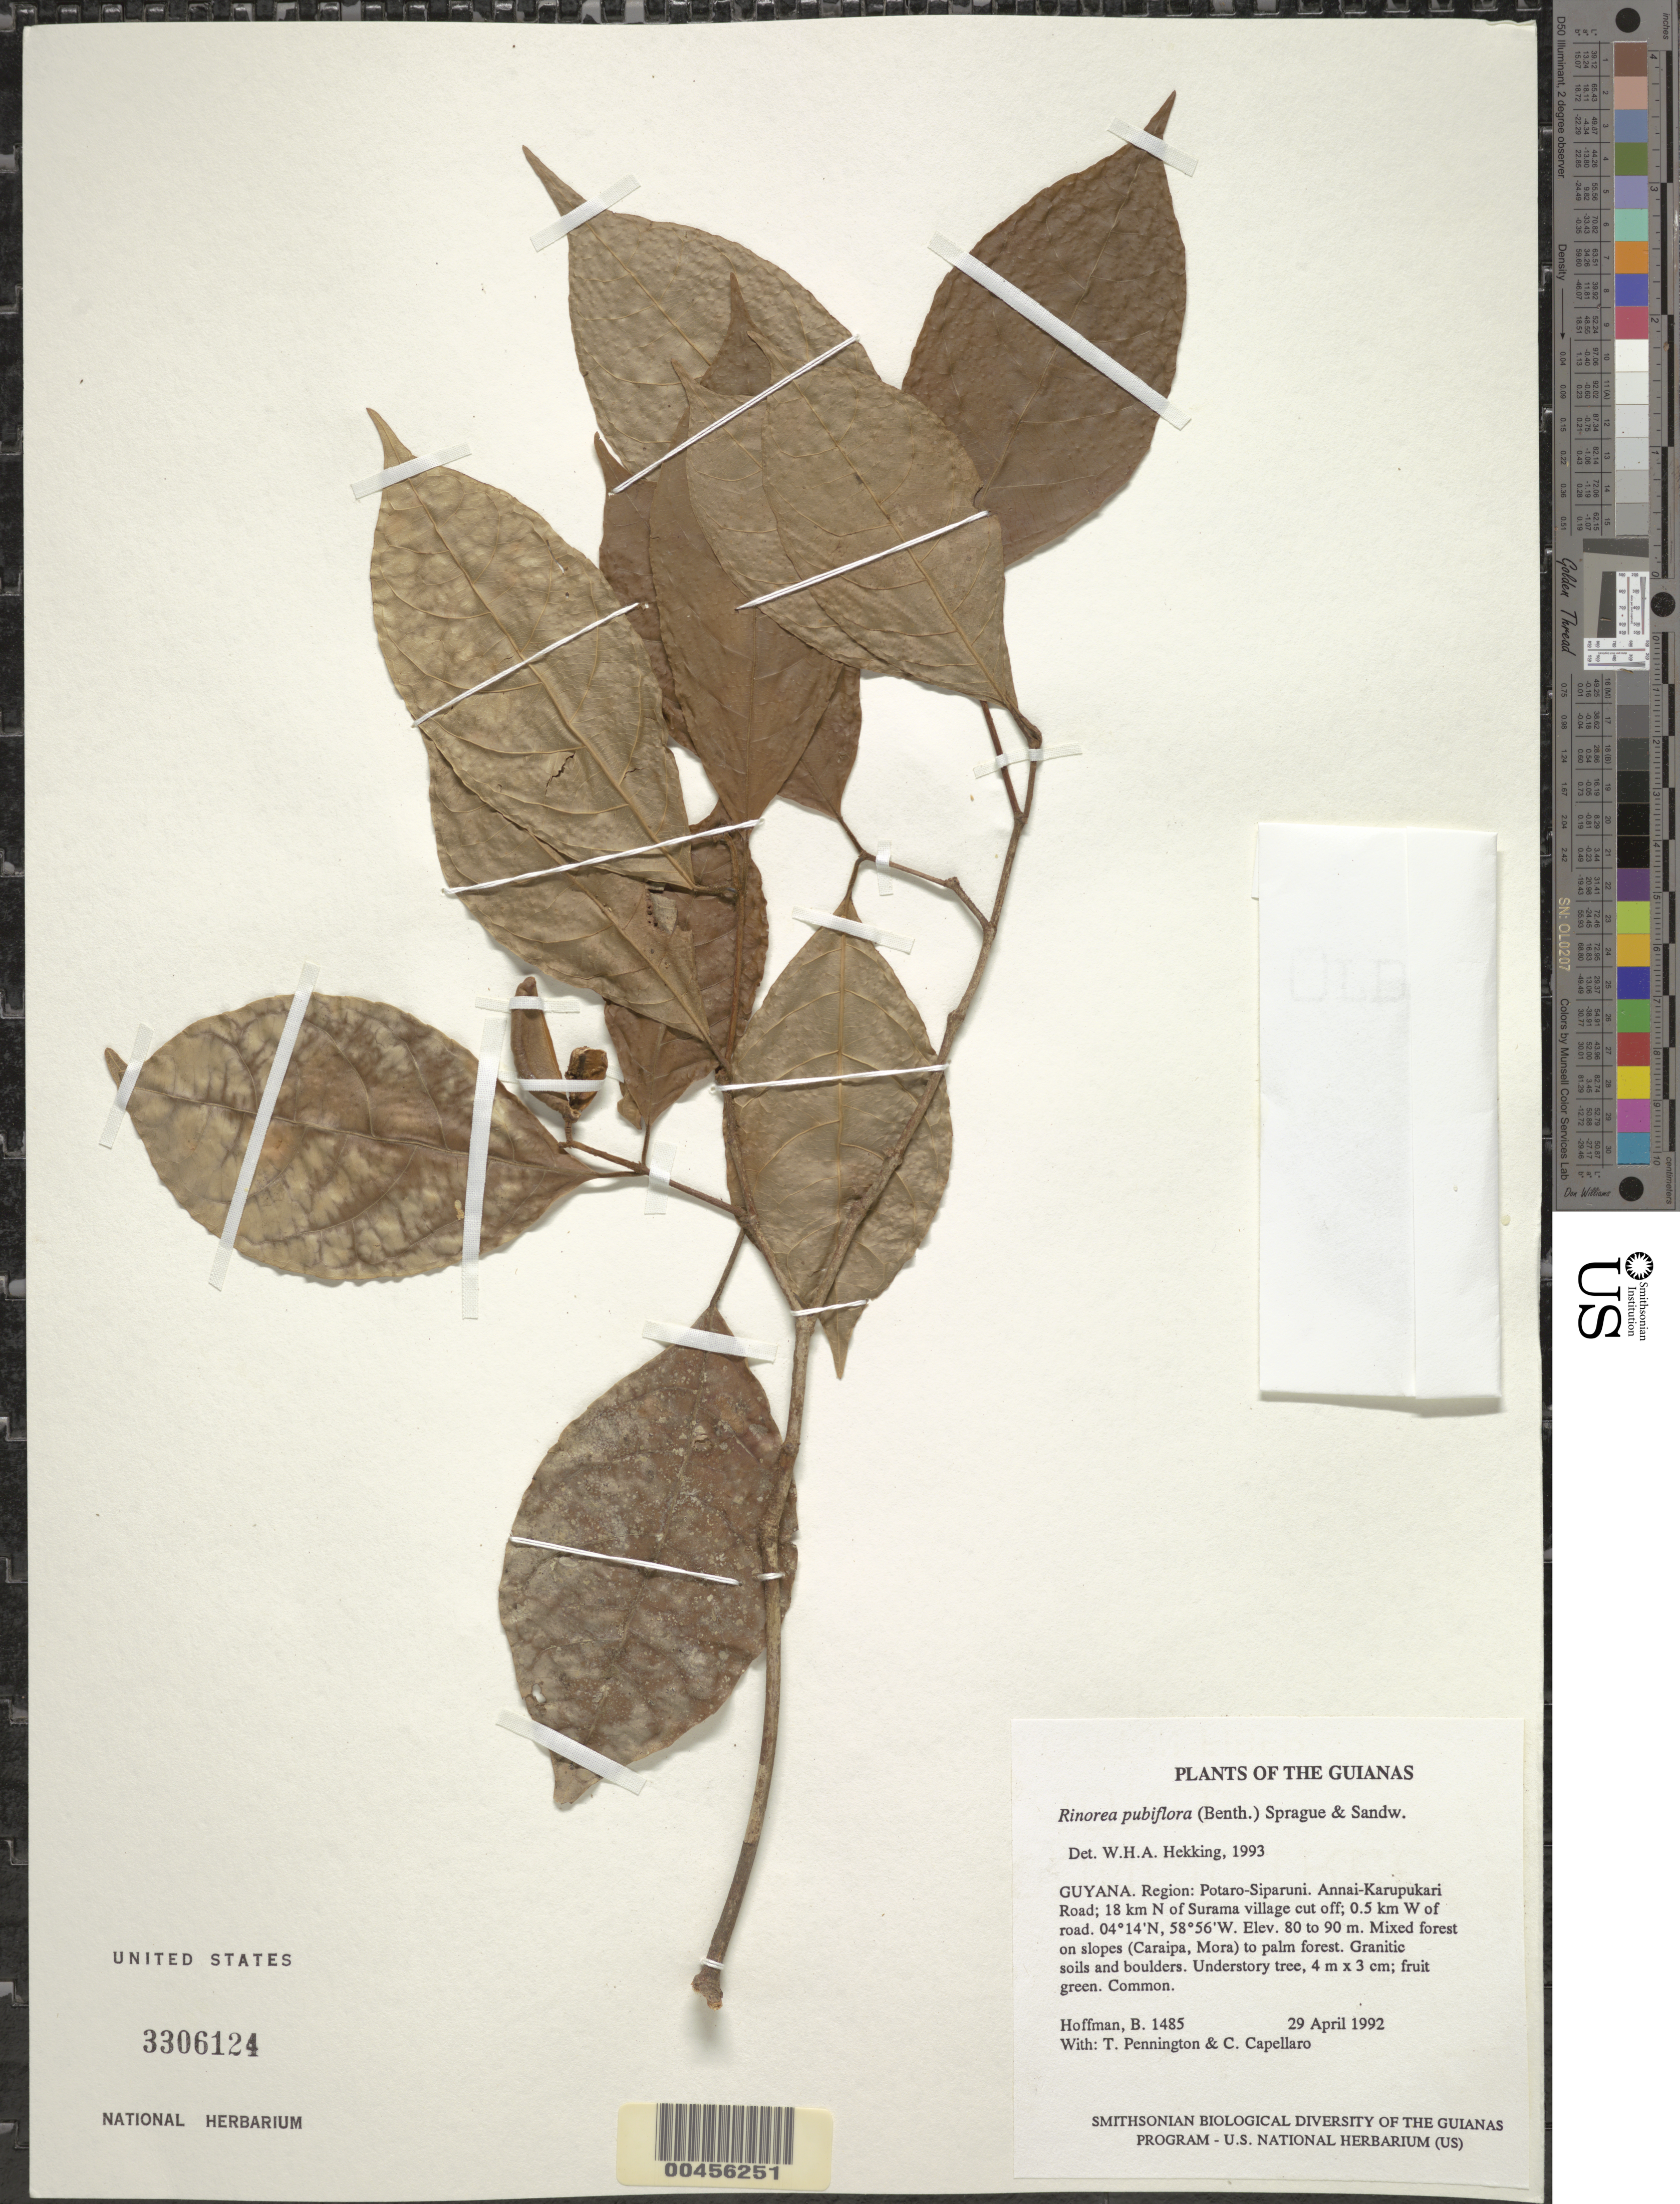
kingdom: Plantae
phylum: Tracheophyta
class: Magnoliopsida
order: Malpighiales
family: Violaceae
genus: Rinorea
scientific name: Rinorea pubiflora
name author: (Benth.) Sprague & Sandwith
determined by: Hekking, W. H. A.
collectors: B. Hoffman, R. T. Pennington & C. Capellaro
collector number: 1485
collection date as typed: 29 April 1992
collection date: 1992-04-29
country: Guyana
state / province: Potaro-Siparuni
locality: Annai-Karupukari Road; 18 km N of Surama village cut off; 0.5 km W of road. Iwokrama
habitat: Mixed forest on slopes (Caraipa, Mora) to palm forest. Granitic soils and boulders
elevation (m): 80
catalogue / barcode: US 3306124